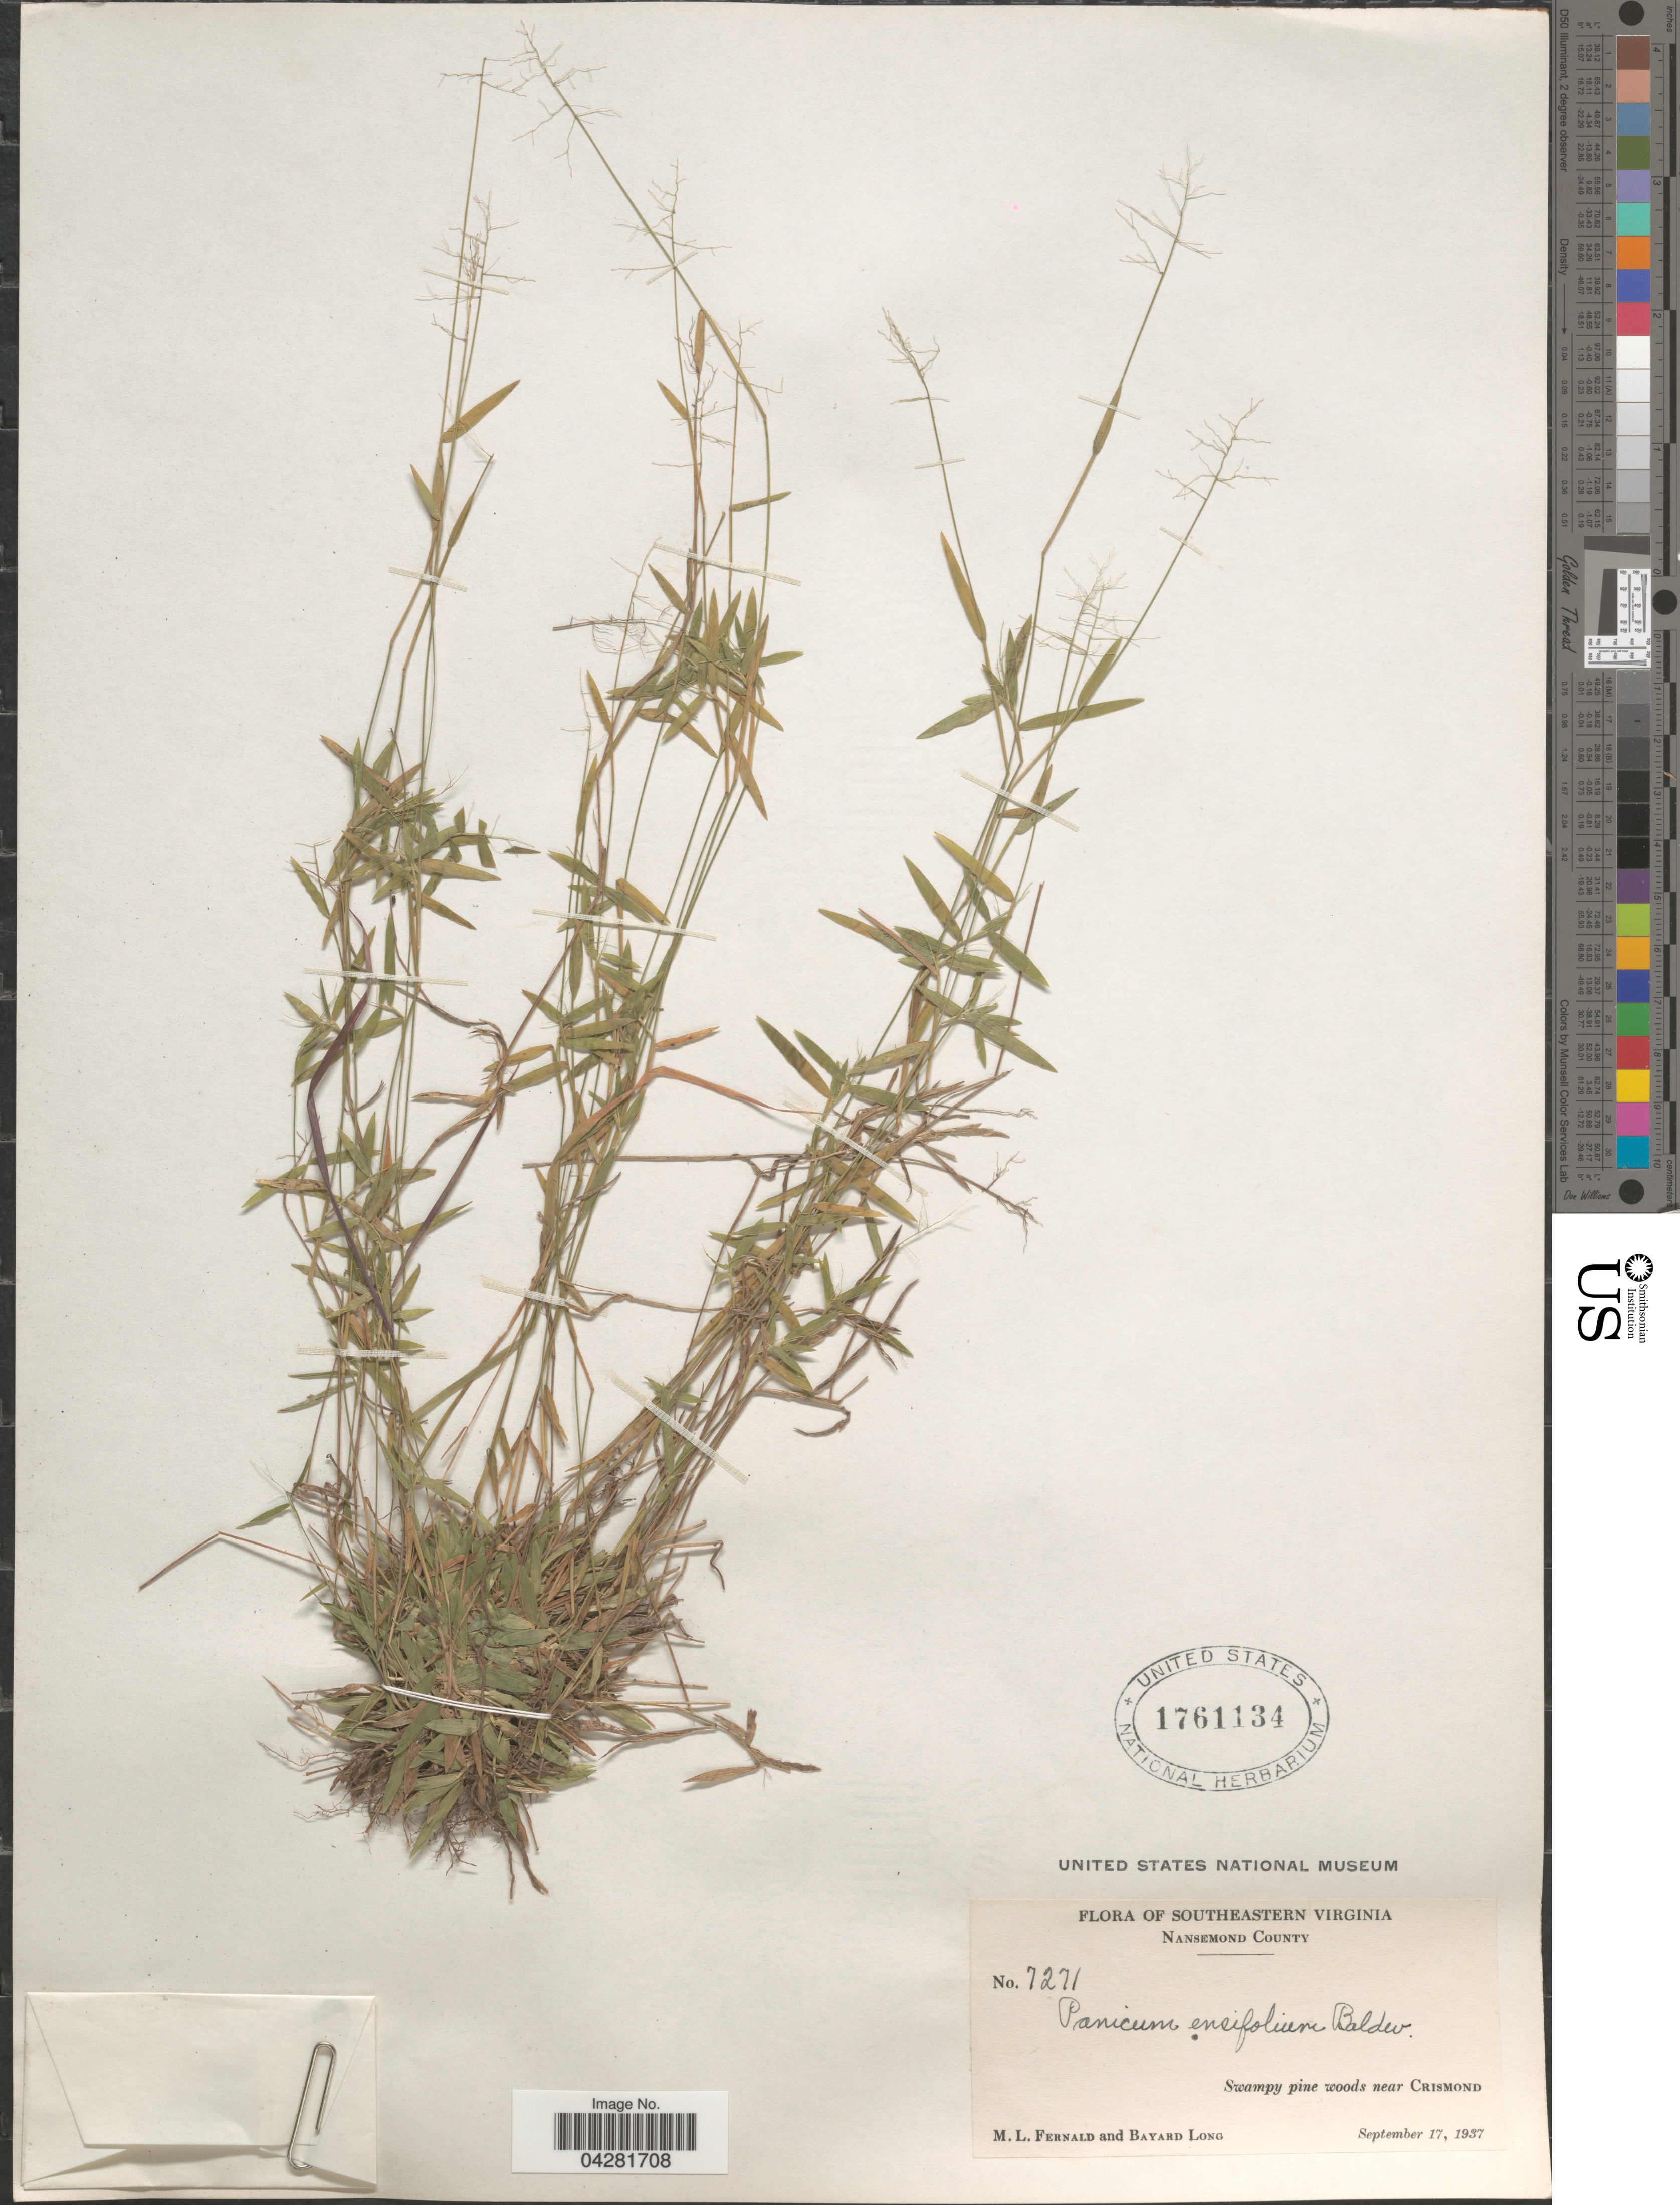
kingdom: Plantae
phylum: Tracheophyta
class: Liliopsida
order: Poales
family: Poaceae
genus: Dichanthelium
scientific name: Dichanthelium ensifolium var. ensifolium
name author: (Baldwin ex Elliot) Gould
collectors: M. L. Fernald & B. Long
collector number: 7271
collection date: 1937-09-17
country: United States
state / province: Virginia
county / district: City of Suffolk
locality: Southeastern Virginia. Nansemond County. Swampy pine woods near Crismond.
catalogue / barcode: US 1761134